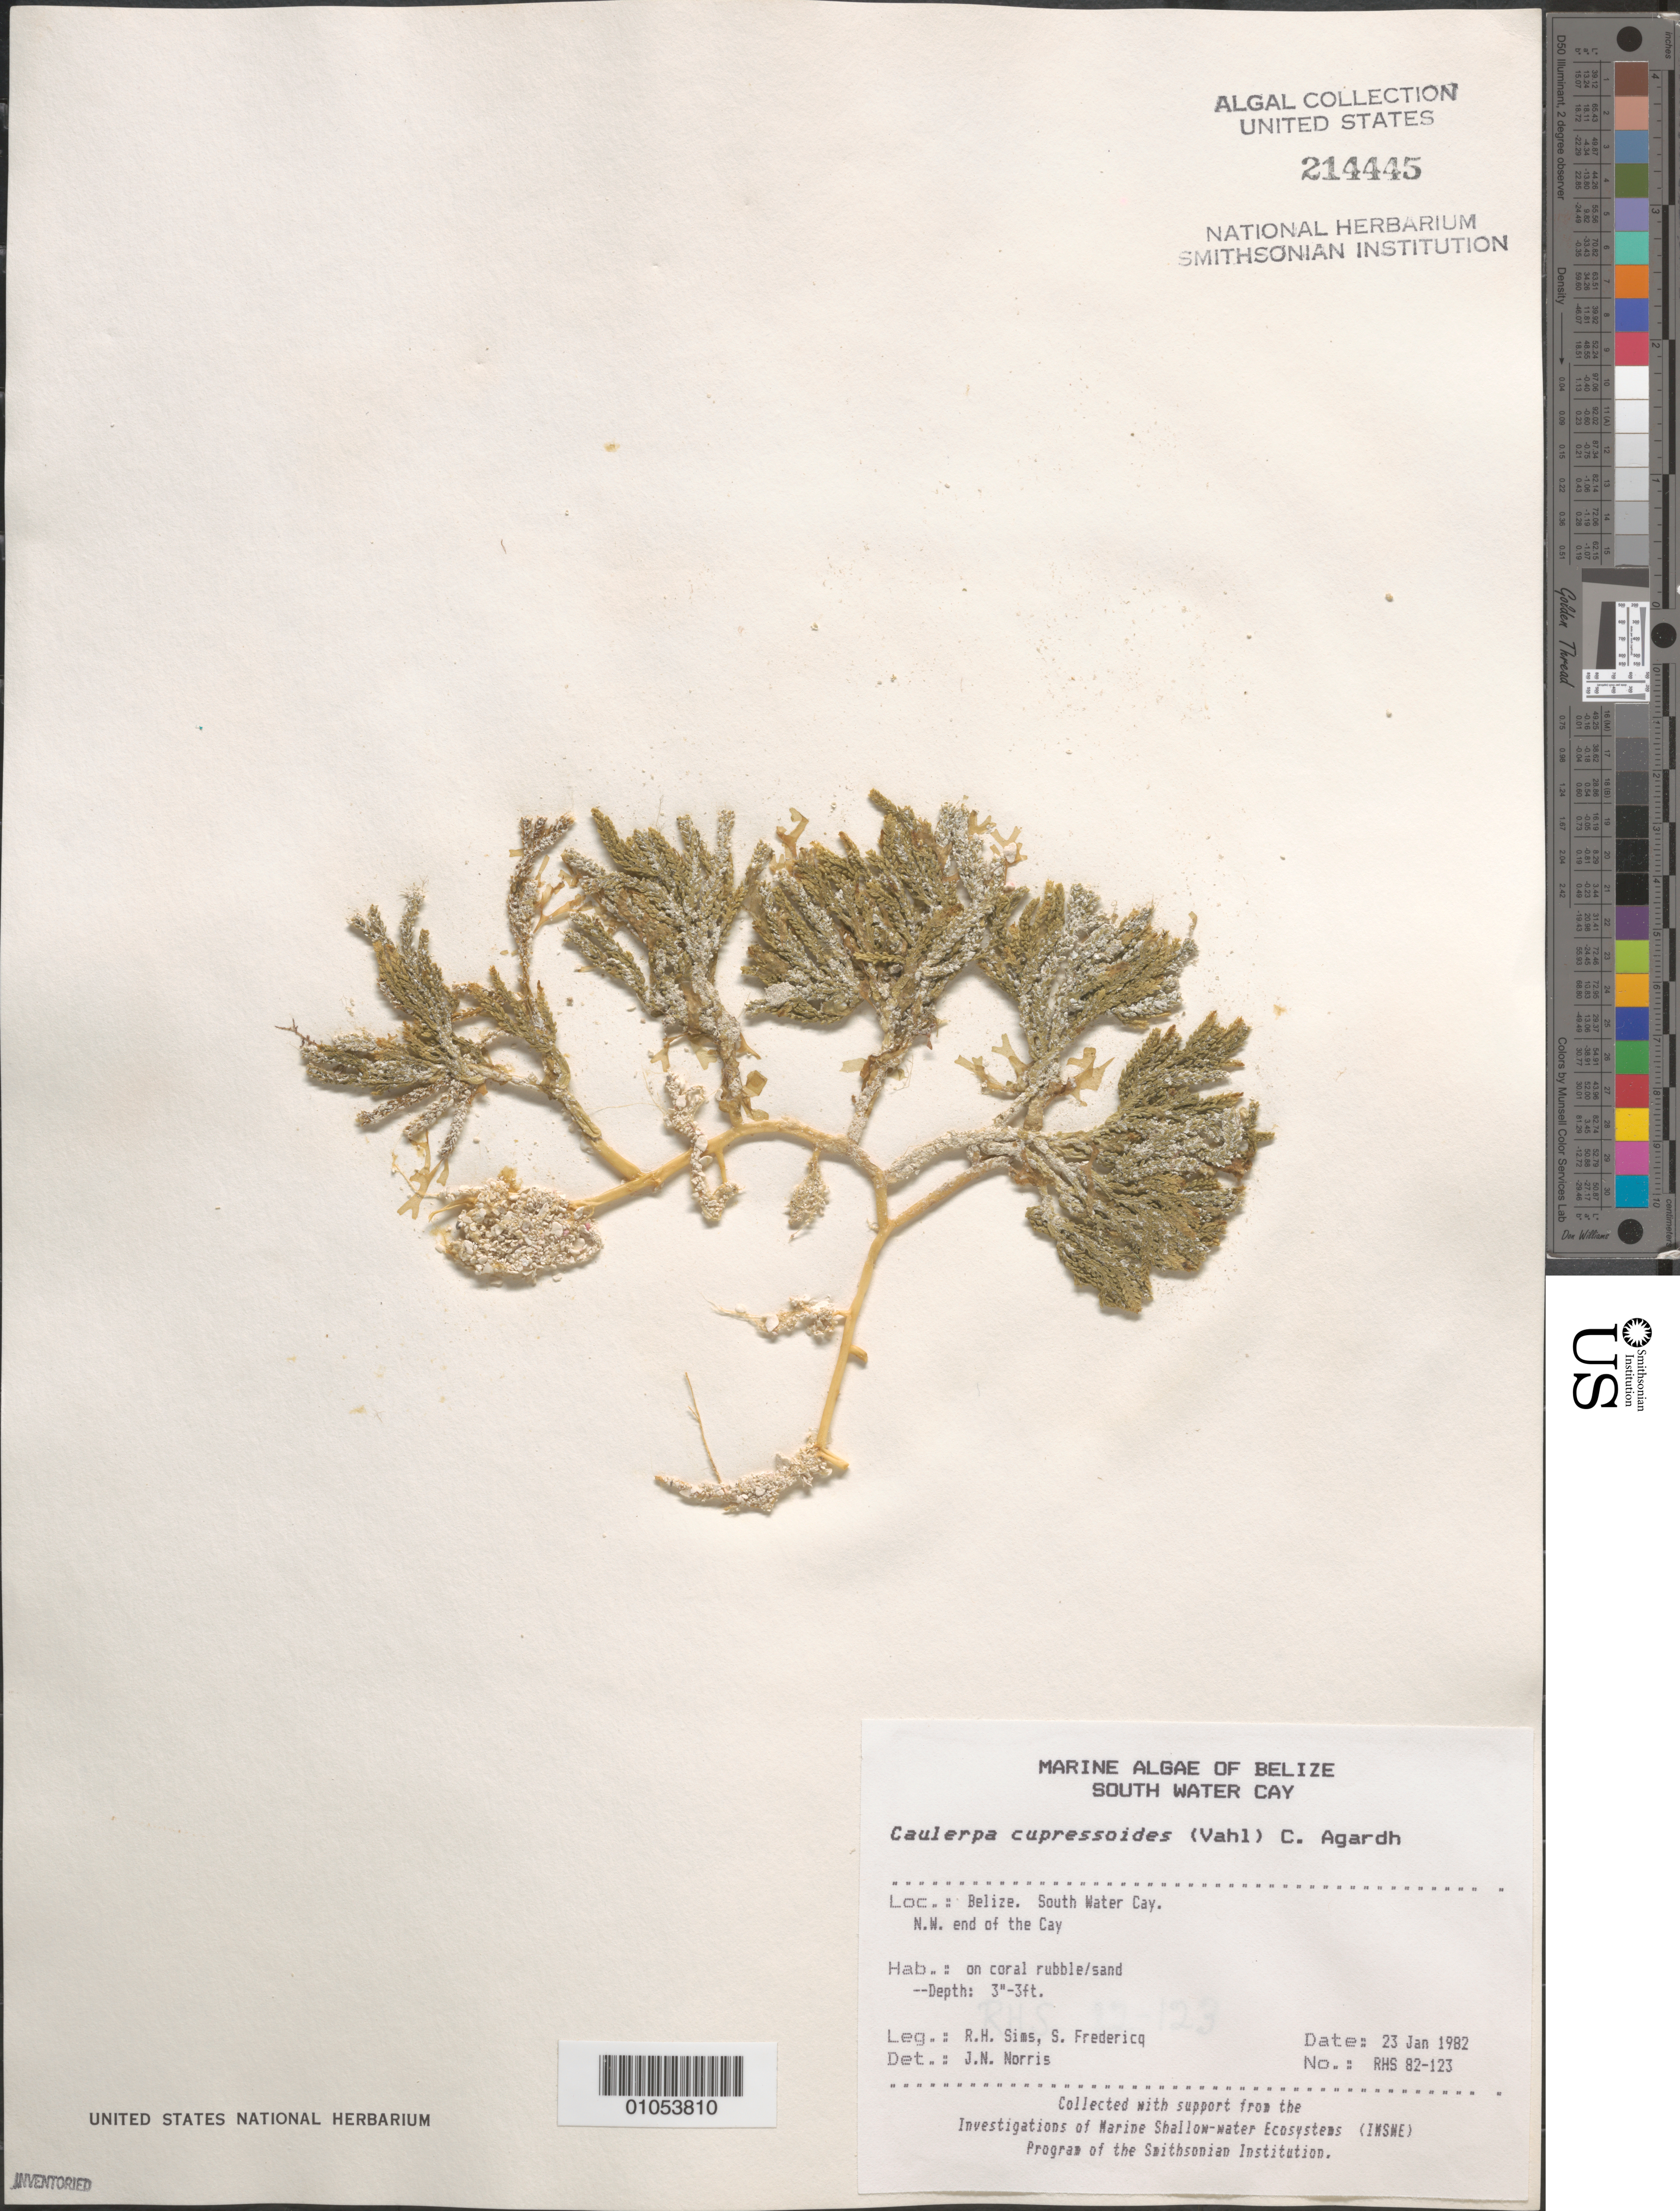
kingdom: Plantae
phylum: Chlorophyta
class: Ulvophyceae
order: Bryopsidales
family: Caulerpaceae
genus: Caulerpa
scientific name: Caulerpa cupressoides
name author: (Vahl) C. Agardh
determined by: Norris, James N.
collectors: R. H. Sims & S. Fredericq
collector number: RHS 82-123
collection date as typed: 23 Jan 1982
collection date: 1982-01-23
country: Belize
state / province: Stann Creek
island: South Water Cay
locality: Northwest end of cay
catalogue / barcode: US 214445